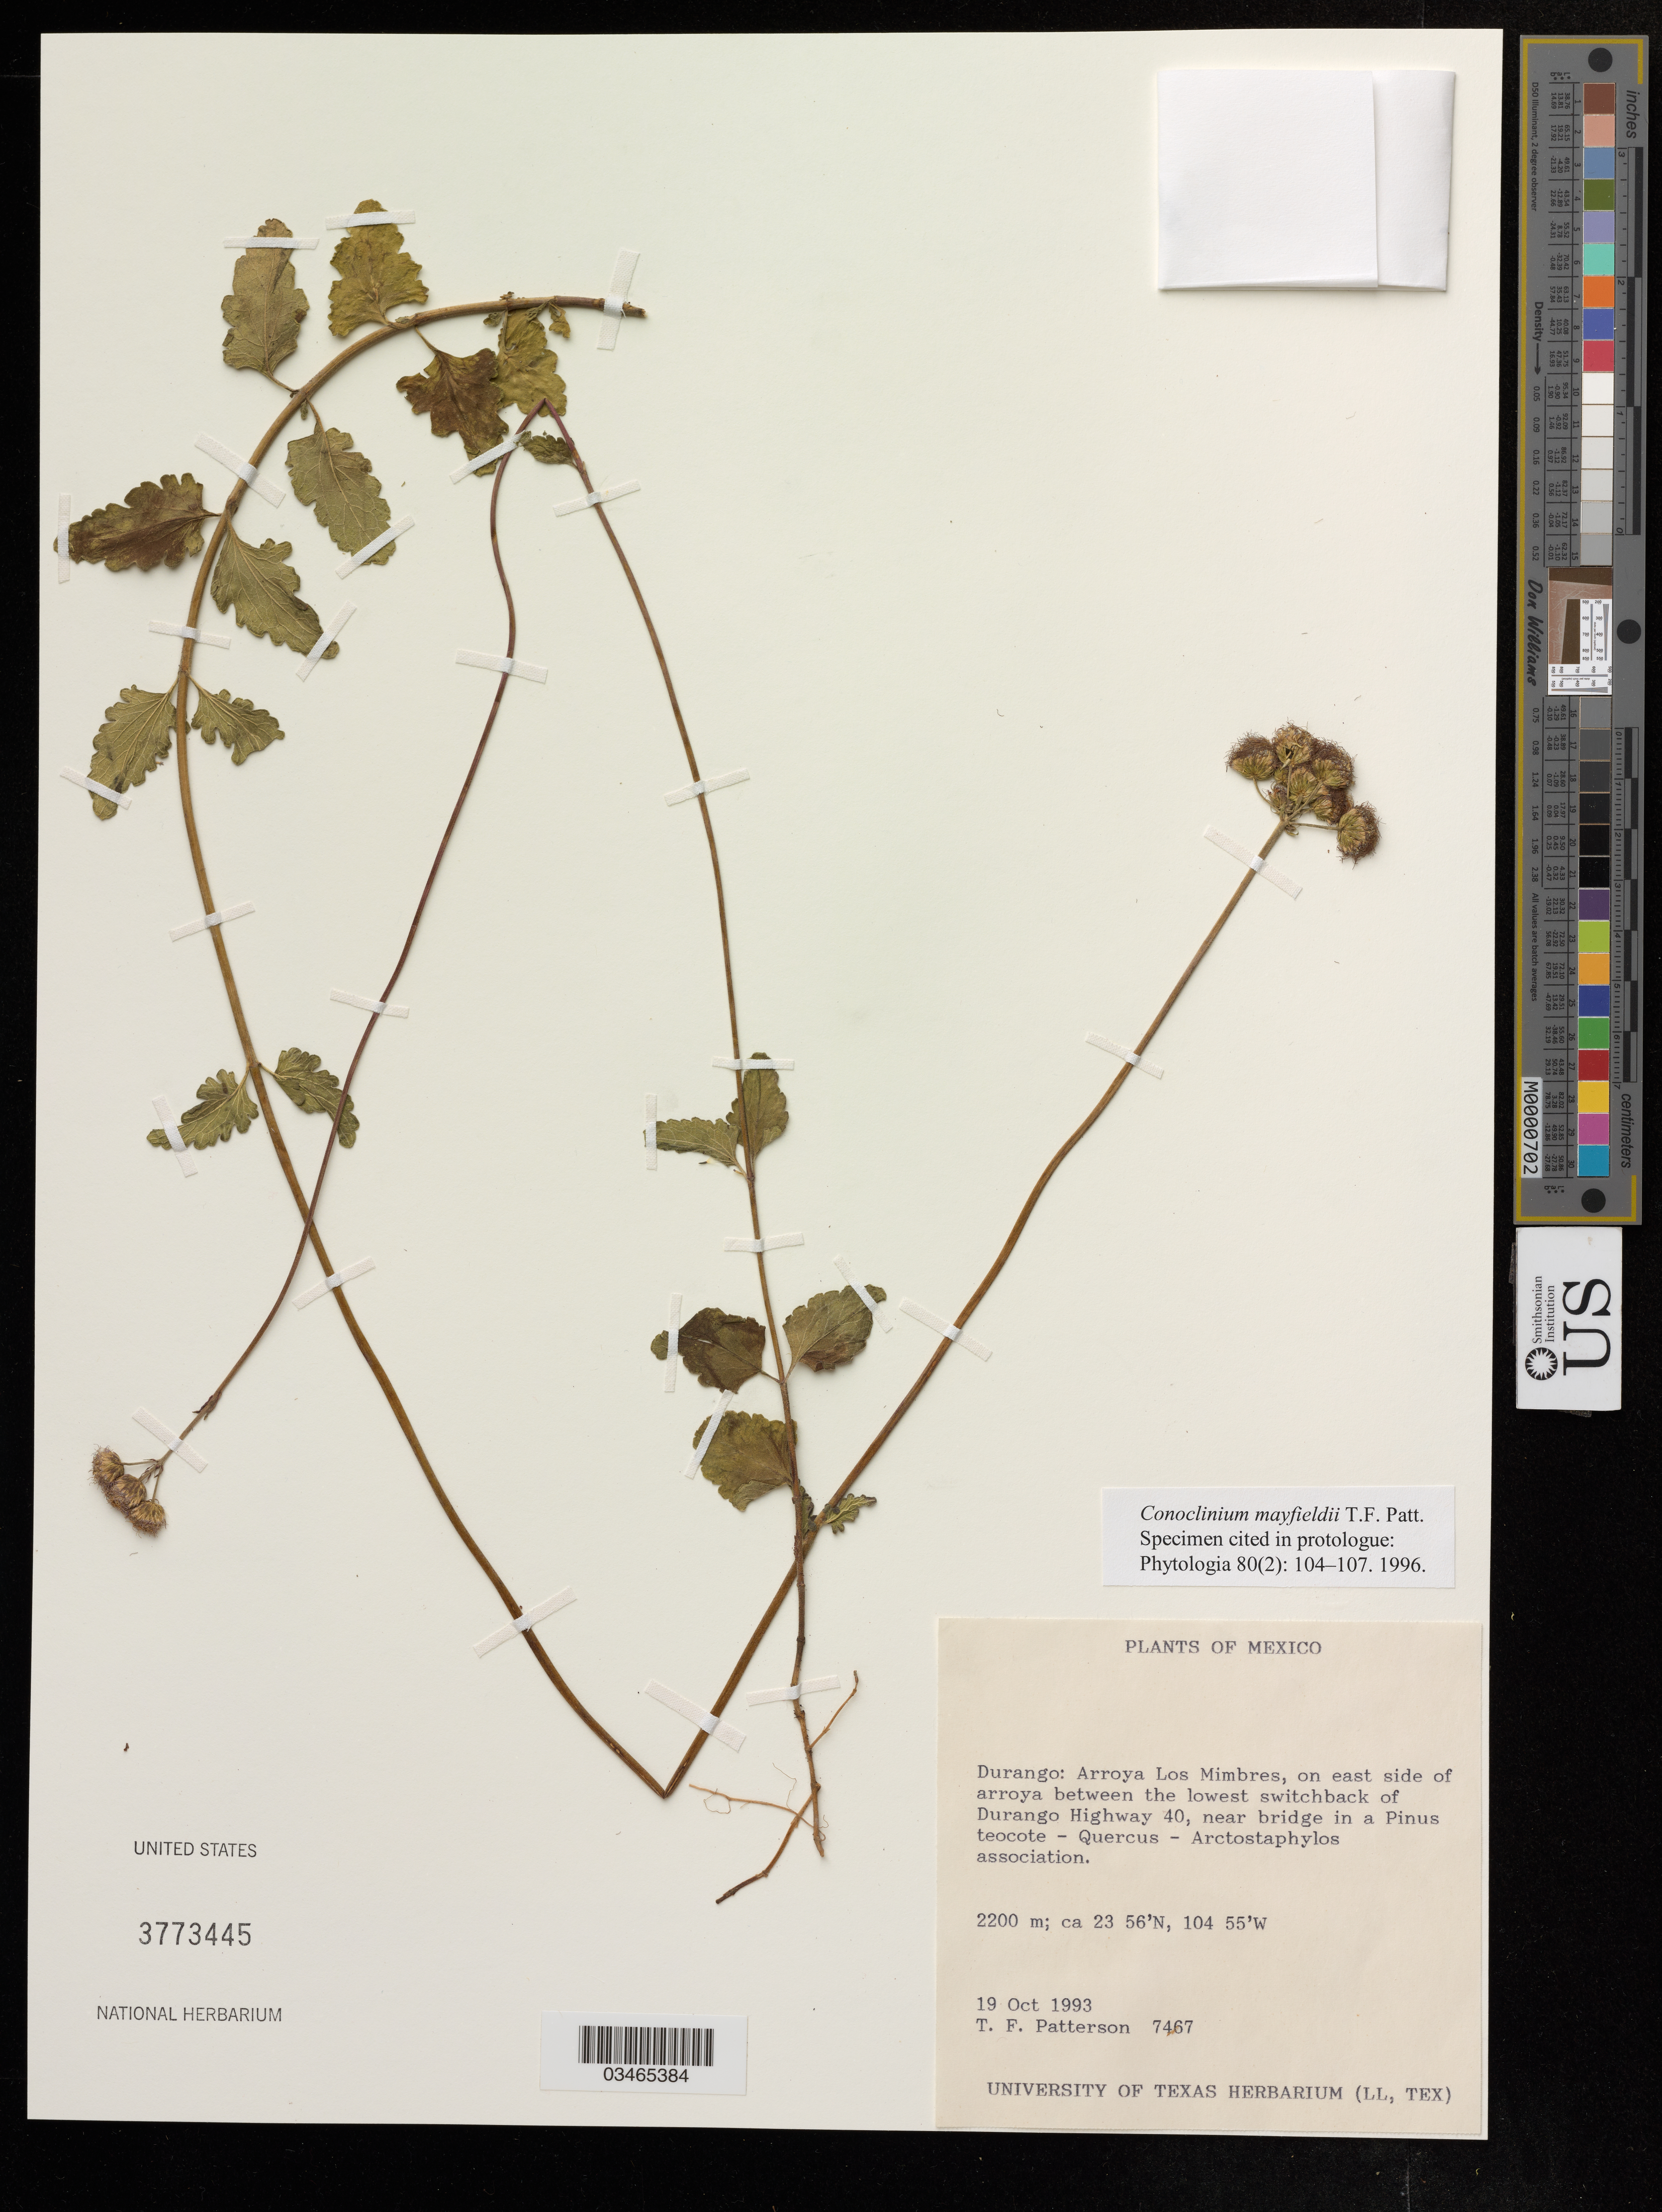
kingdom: Plantae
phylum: Tracheophyta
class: Magnoliopsida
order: Asterales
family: Asteraceae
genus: Conoclinium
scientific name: Conoclinium mayfieldii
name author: T.F. Patt.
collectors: T. Patterson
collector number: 7467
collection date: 1993-10-19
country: Mexico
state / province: Durango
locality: Arroya Los Mimbres, on east side of arroya between the lowest switchback of Durango Highway 40, near bridge.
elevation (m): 2200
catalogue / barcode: US 3773445